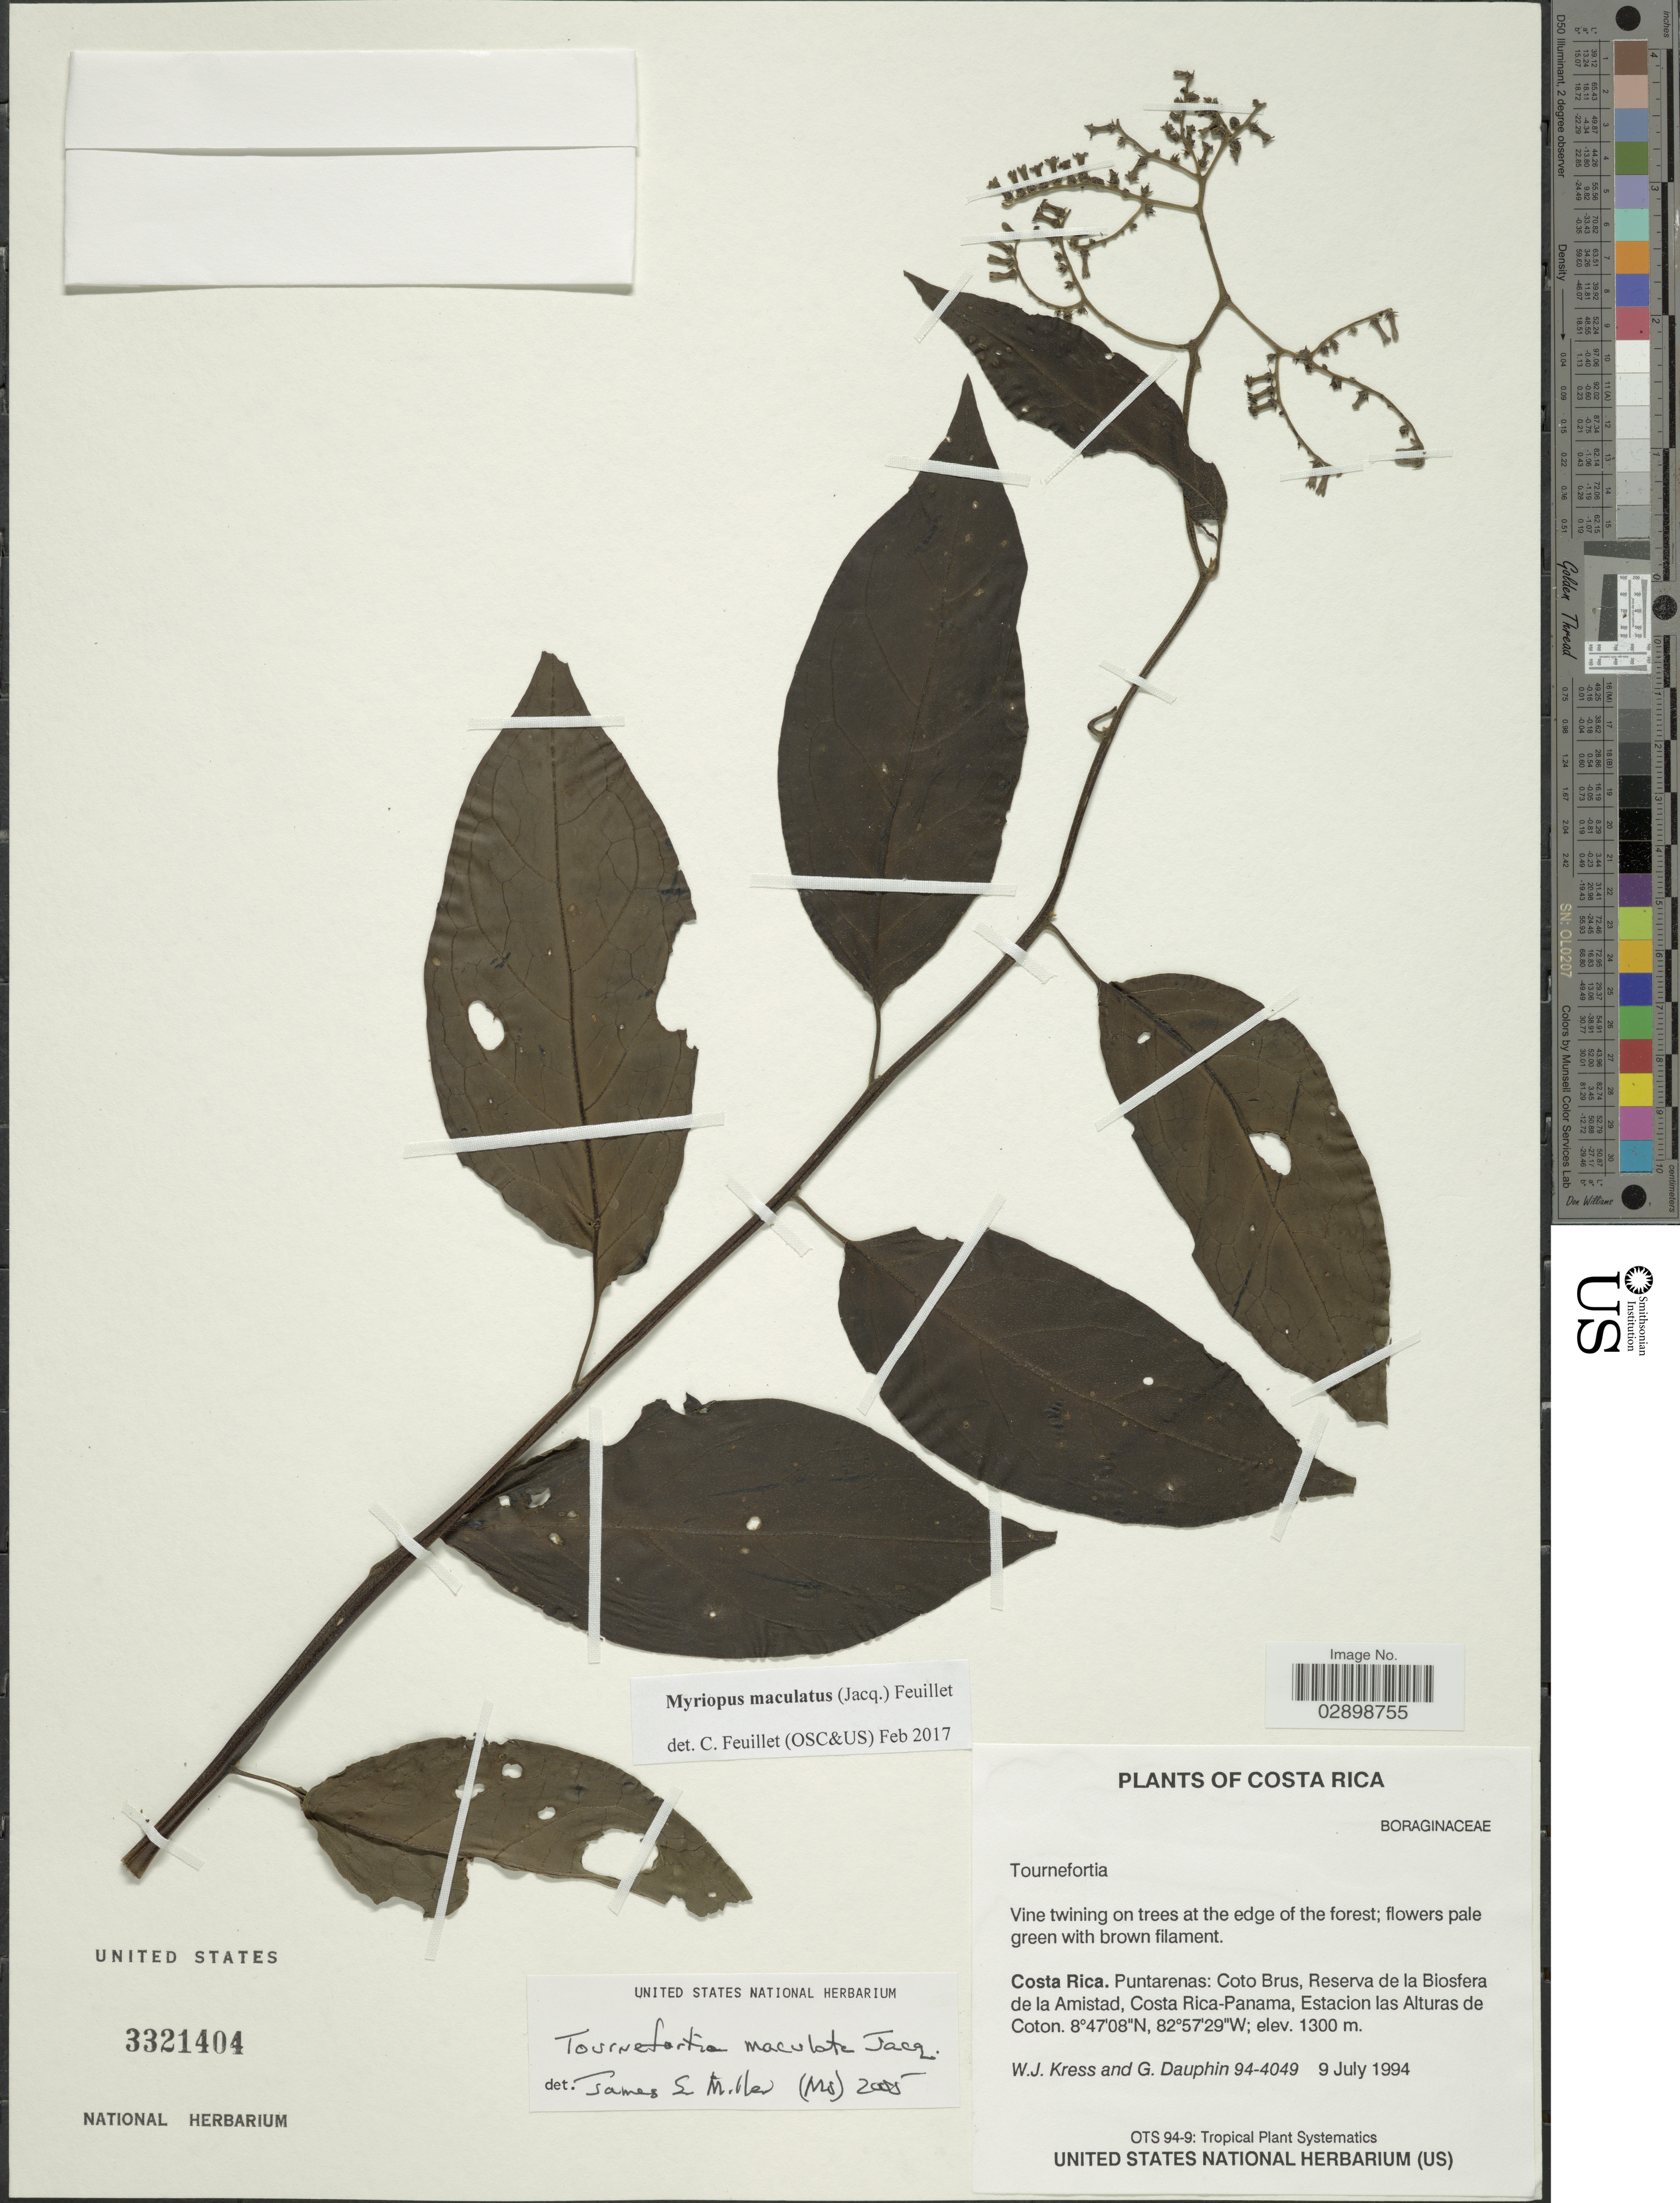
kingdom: Plantae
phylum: Tracheophyta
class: Magnoliopsida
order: Boraginales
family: Heliotropiaceae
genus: Myriopus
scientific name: Myriopus maculatus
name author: (Jacq.) Feuillet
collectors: W. J. Kress & G. Dauphin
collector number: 94-4049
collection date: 1994-07-09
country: Costa Rica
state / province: Puntarenas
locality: Coto Brus, Reserva de la Biosfera de la Amistad, Costa Rica-Panama, Estacion las Alturas de Coton.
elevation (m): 1300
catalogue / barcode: US 3321404